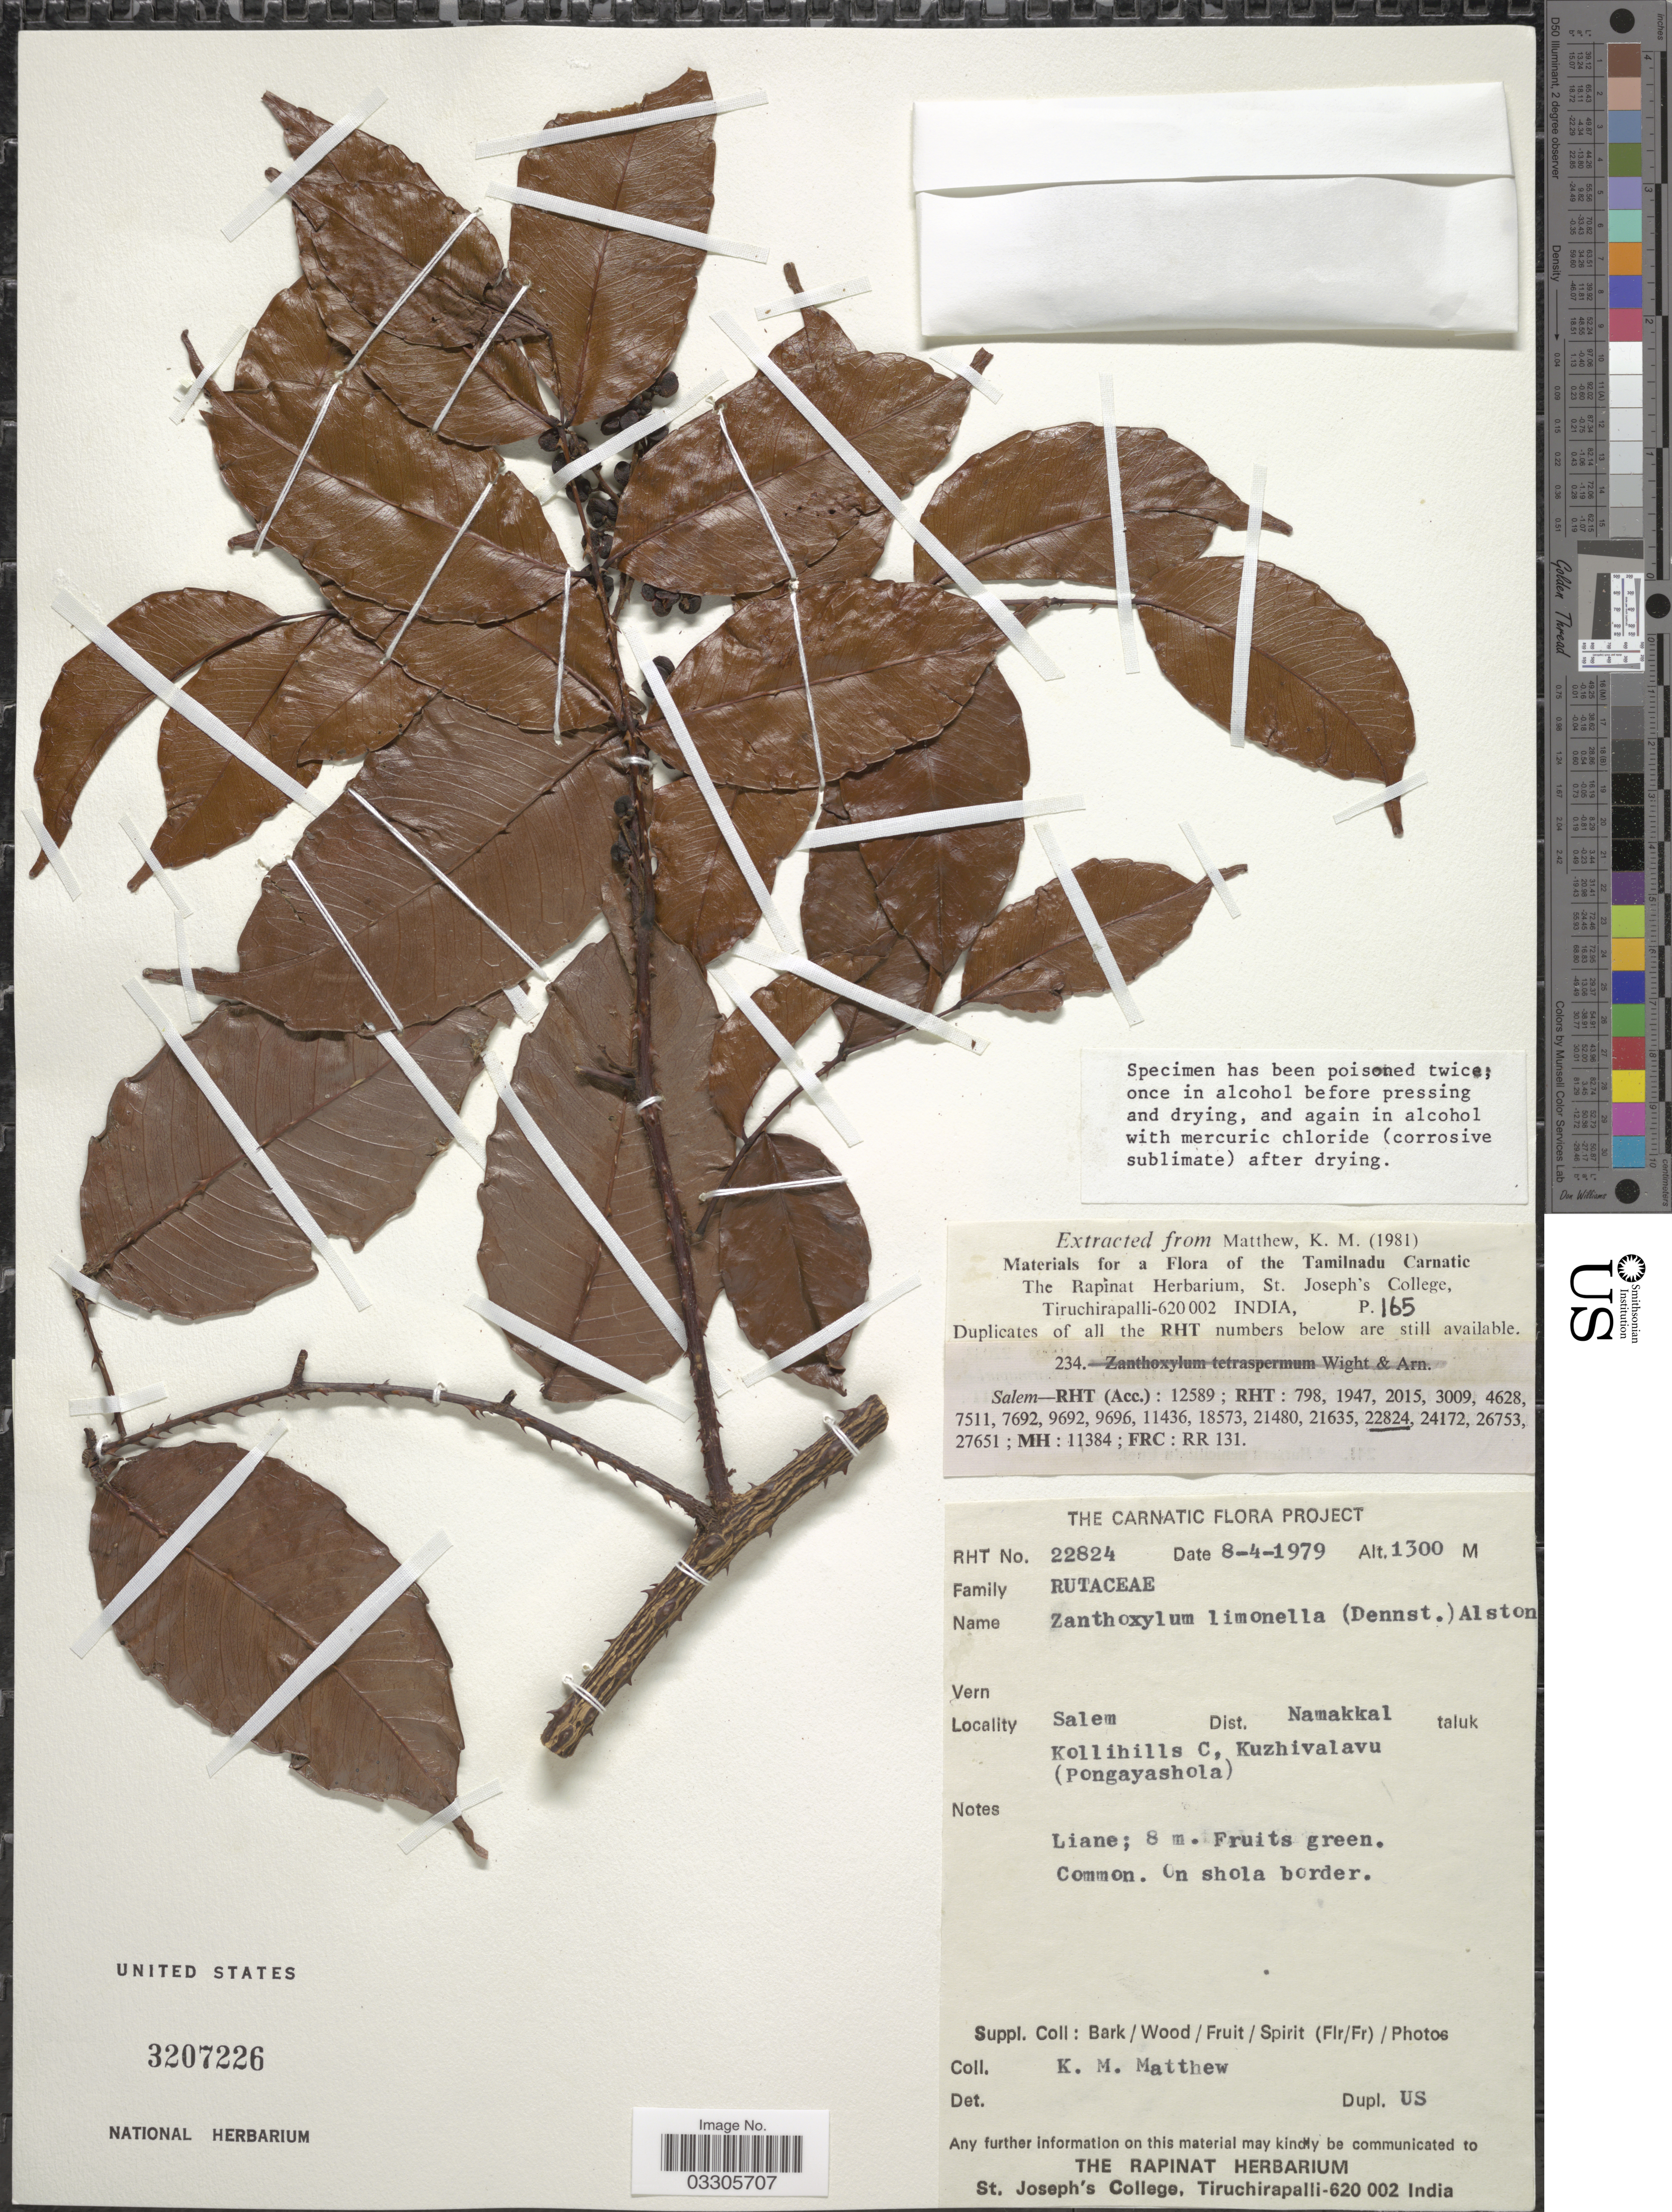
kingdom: Plantae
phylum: Tracheophyta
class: Magnoliopsida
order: Sapindales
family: Rutaceae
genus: Zanthoxylum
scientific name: Zanthoxylum limonella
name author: (Dennst.) Alston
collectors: K. M. Matthew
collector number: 22824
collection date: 1979-04-08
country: India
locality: Salem Dist. Namakkal taluk, Kollihills C, Kuzhivalavu (Pongayashola).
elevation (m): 1300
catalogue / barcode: US 3207226